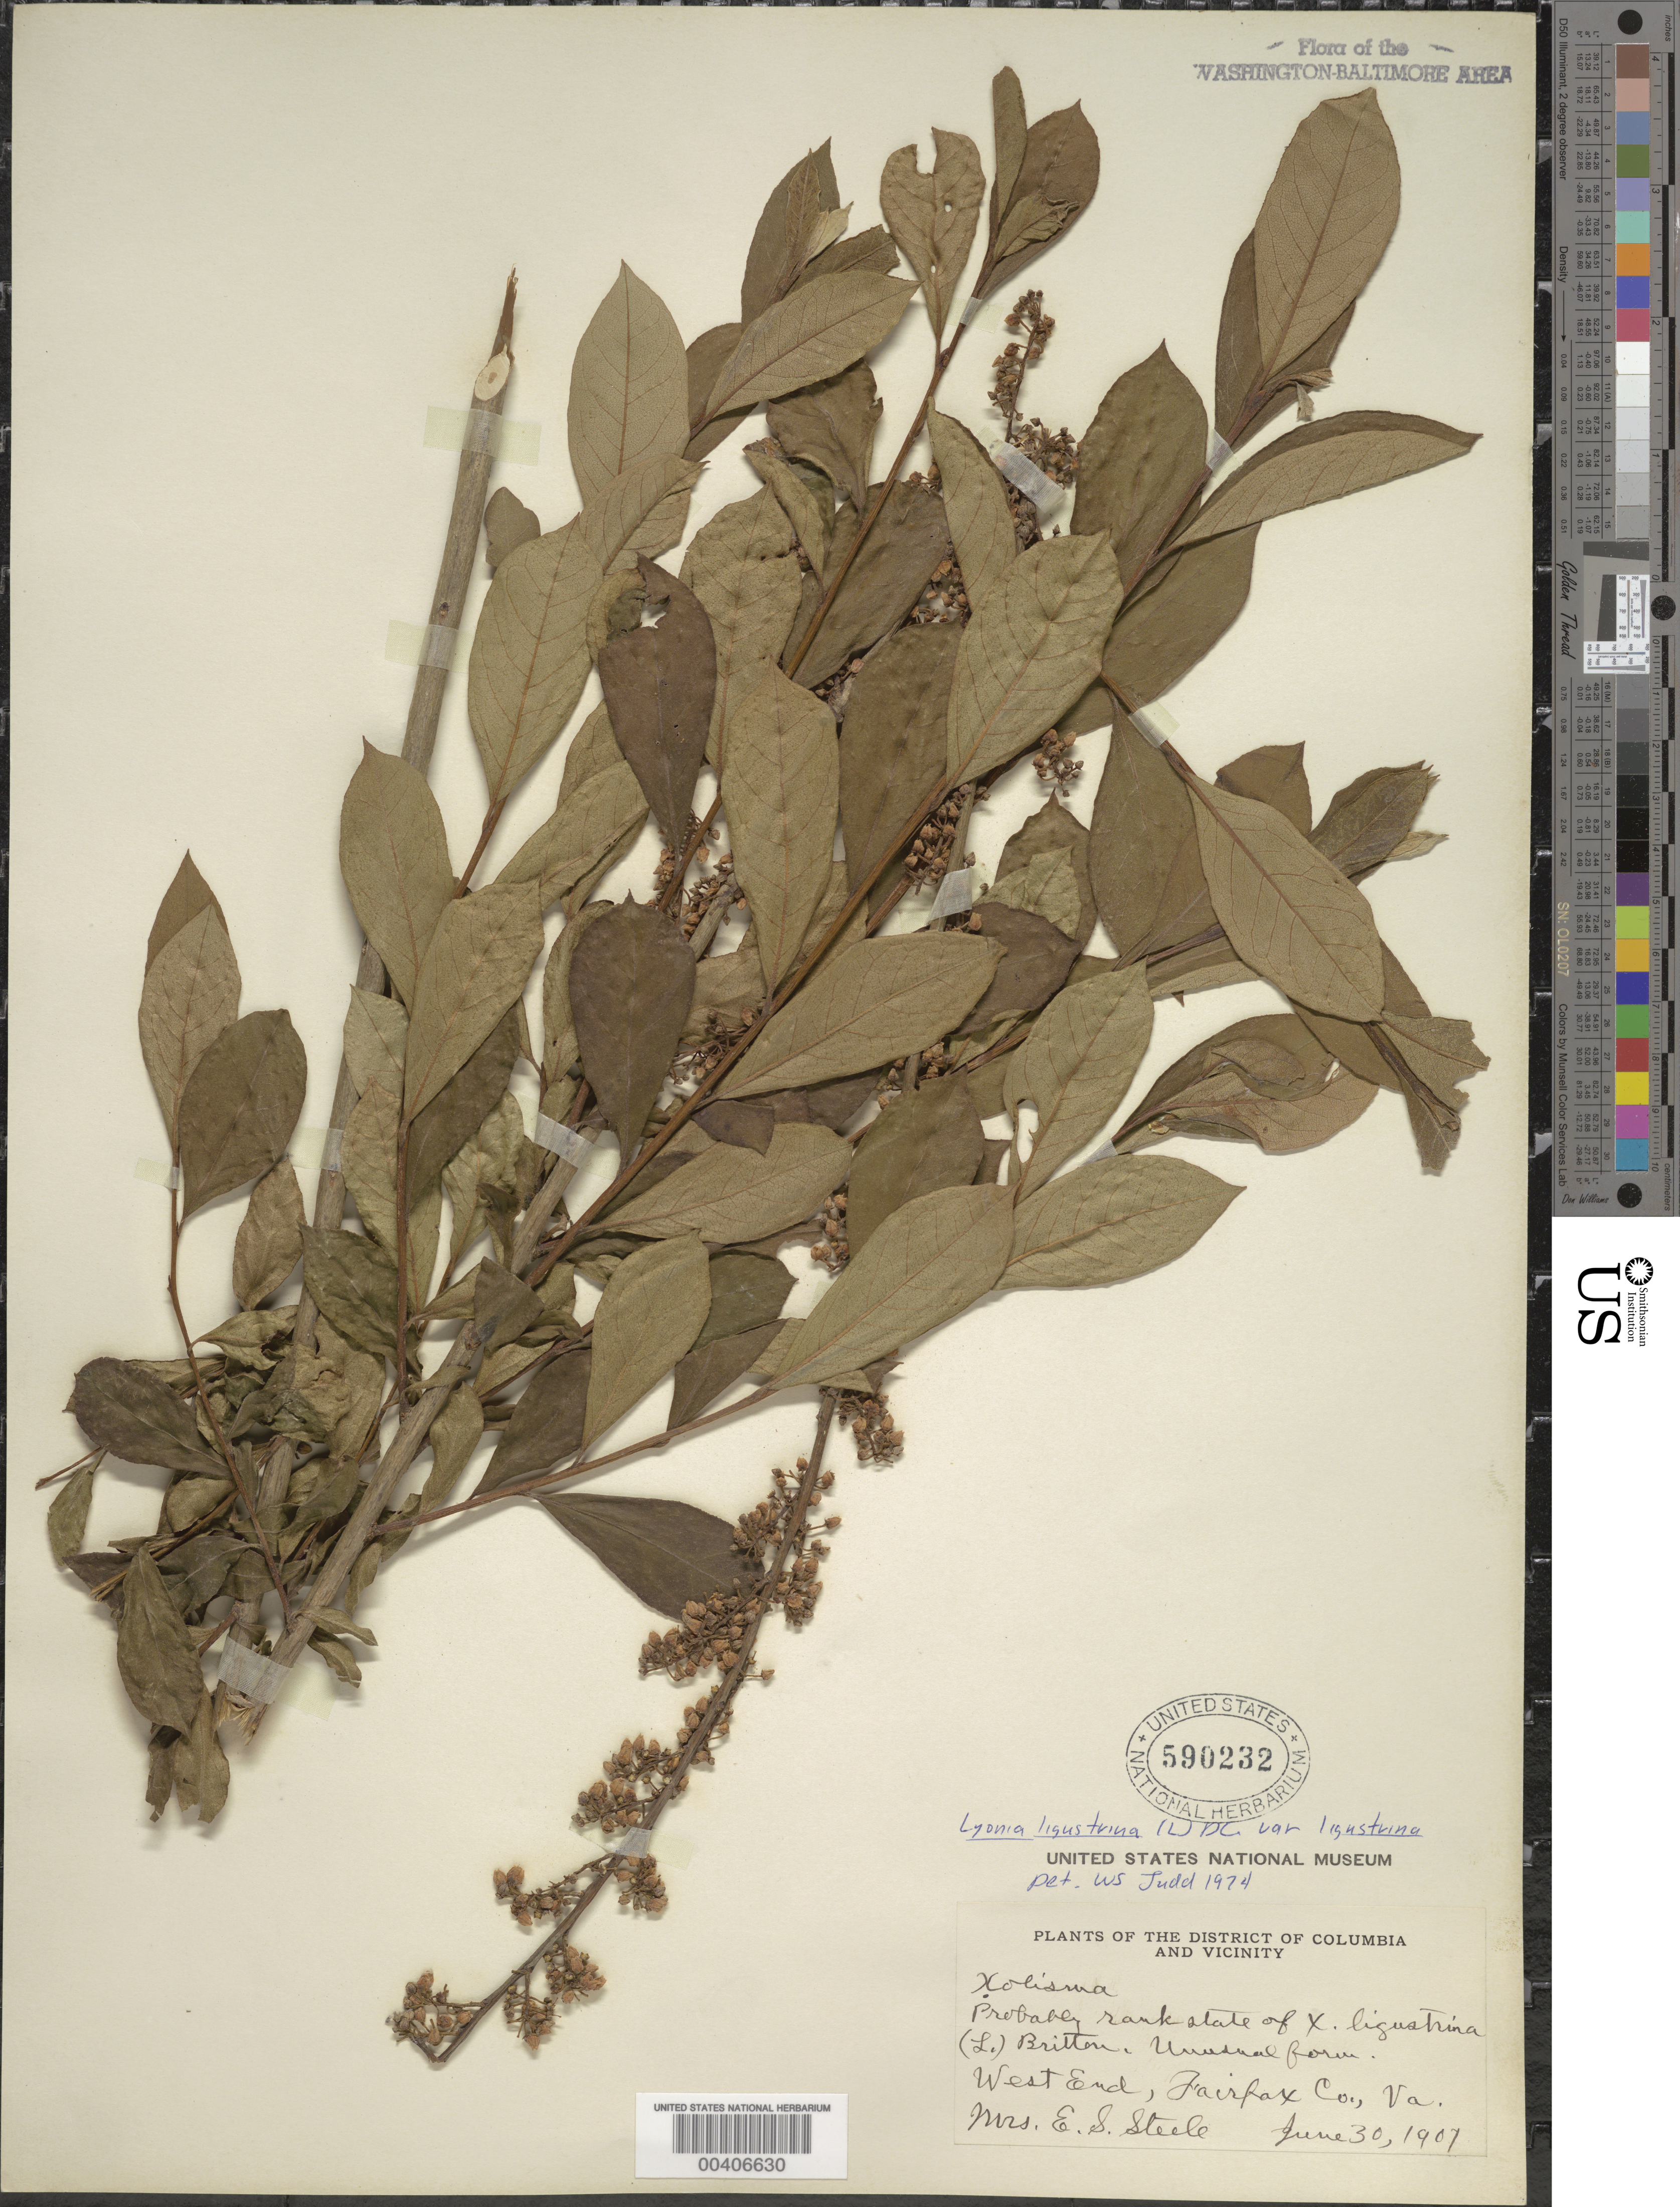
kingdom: Plantae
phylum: Tracheophyta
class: Magnoliopsida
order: Ericales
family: Ericaceae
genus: Lyonia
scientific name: Lyonia ligustrina var. ligustrina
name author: (L.) DC.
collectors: E. Steele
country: United States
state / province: Virginia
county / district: Fairfax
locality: West End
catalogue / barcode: US 590232